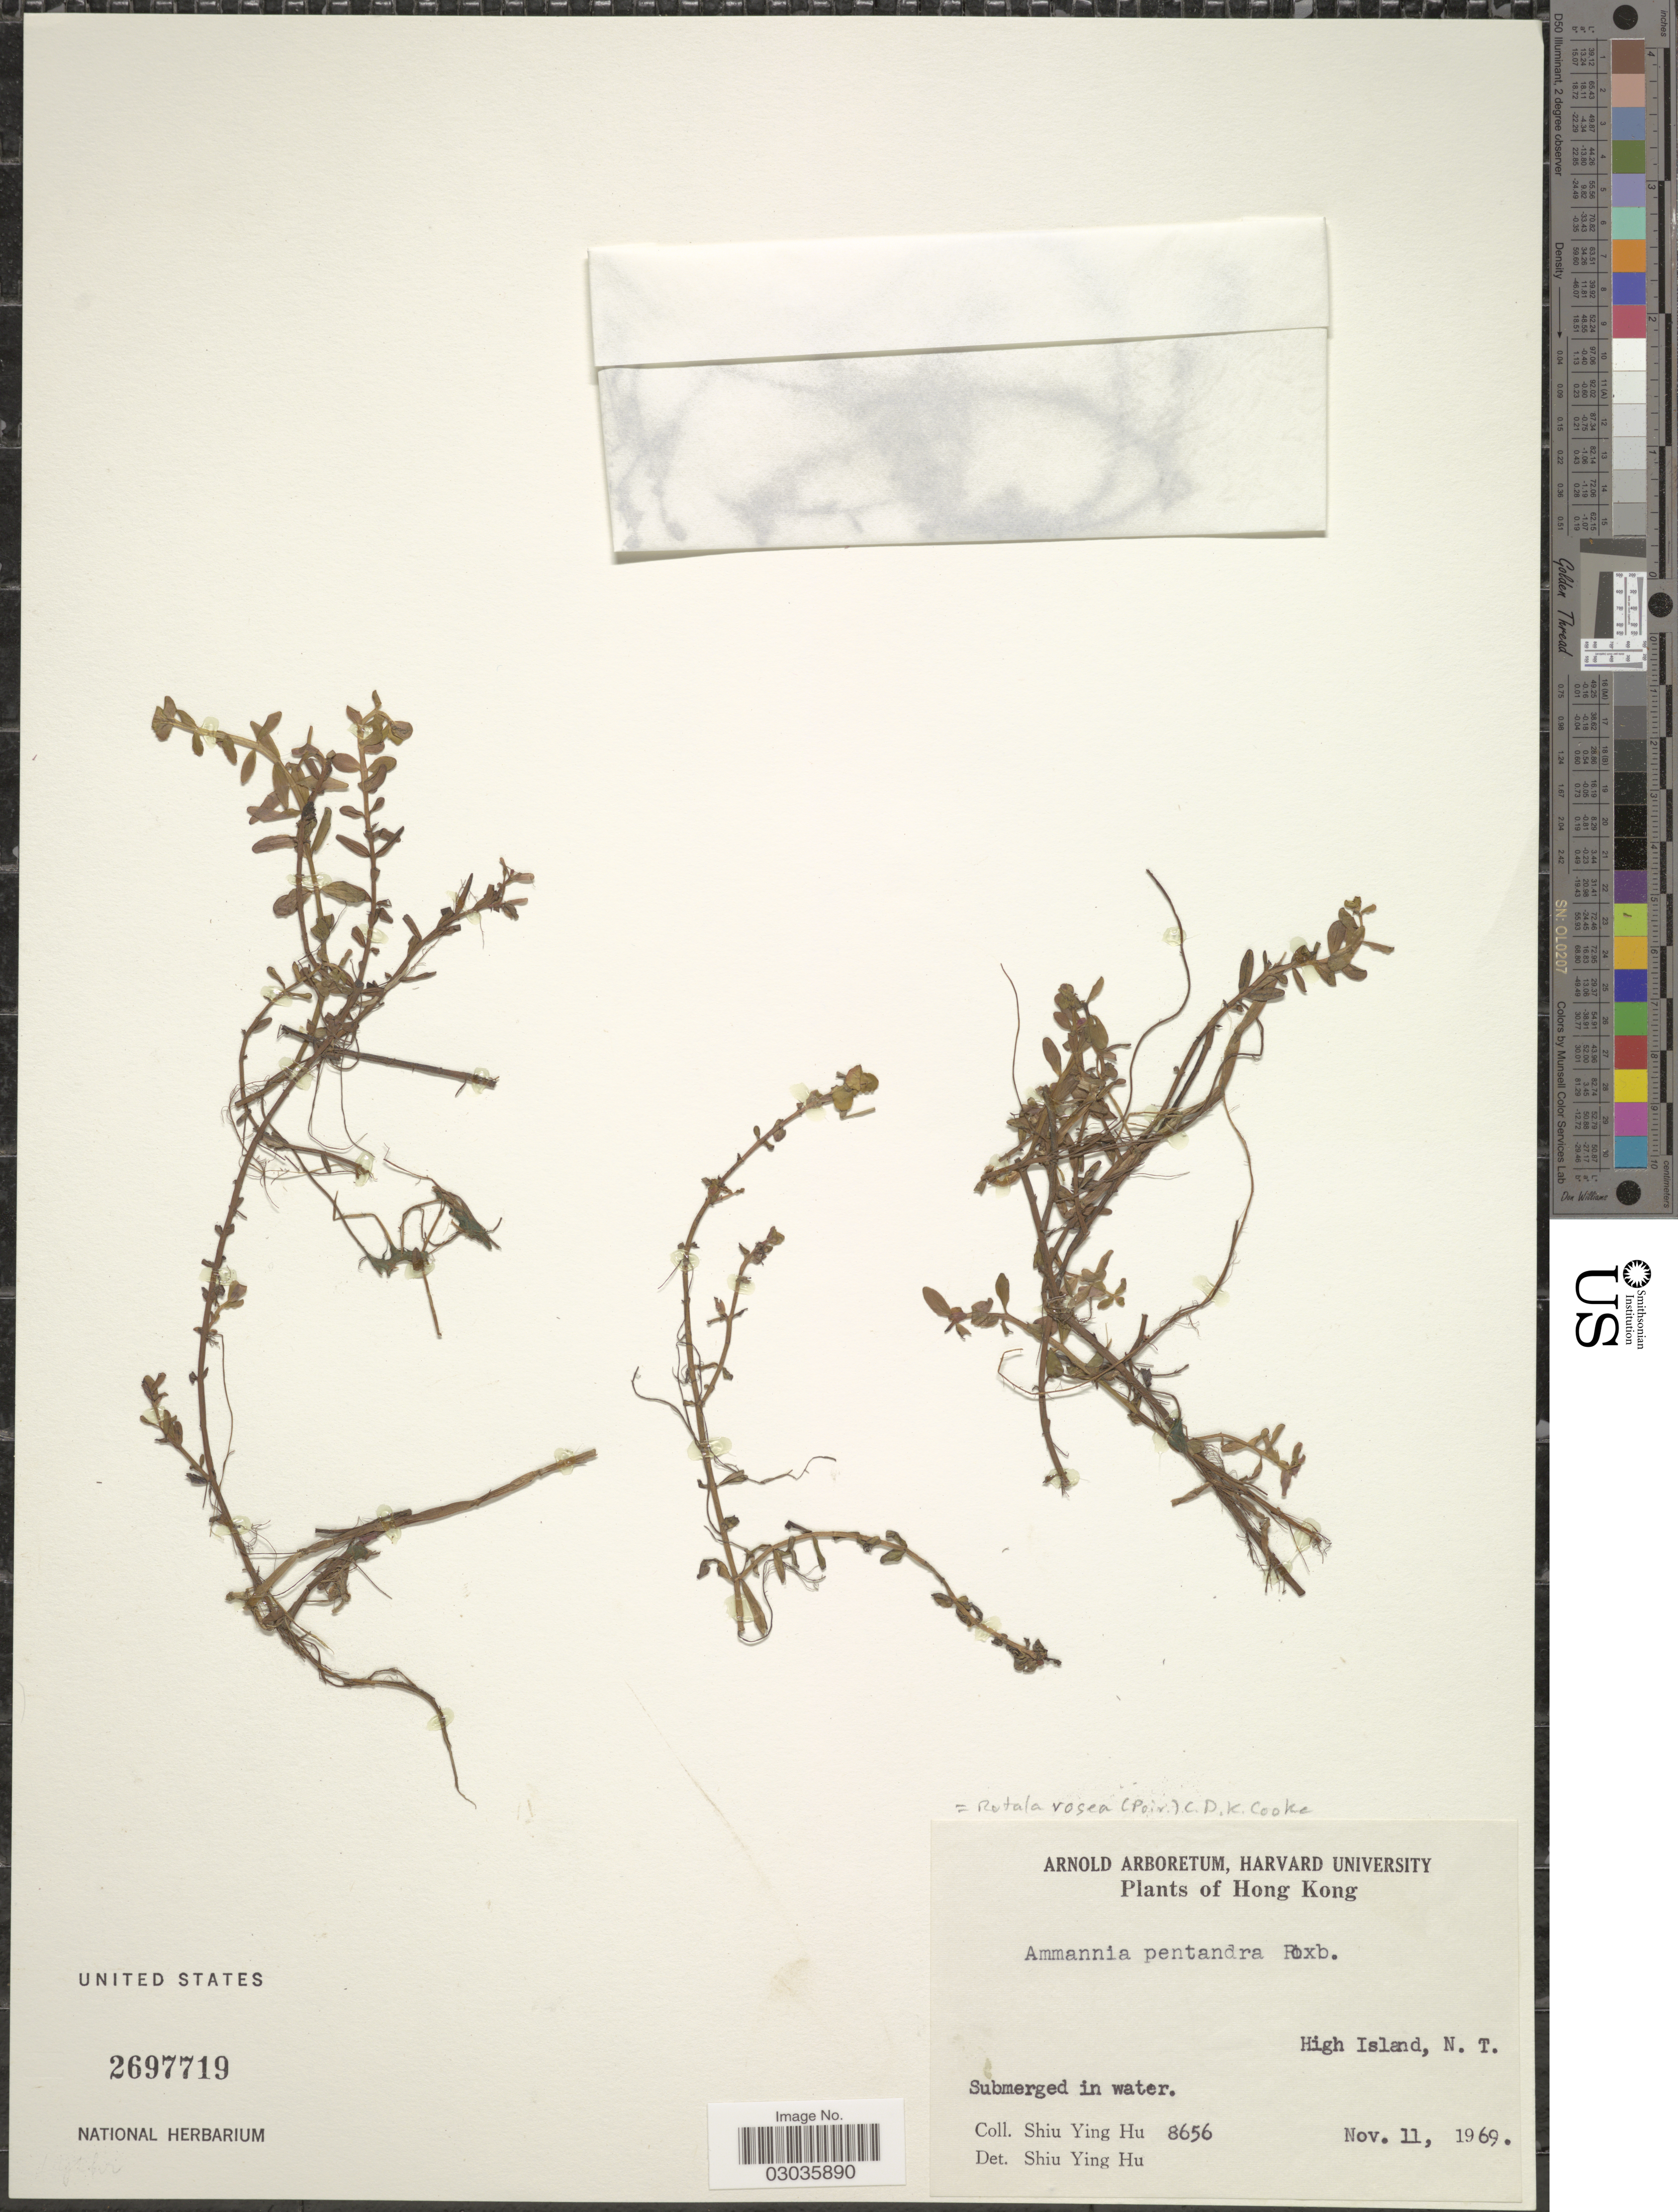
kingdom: Plantae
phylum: Tracheophyta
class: Magnoliopsida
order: Myrtales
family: Lythraceae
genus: Rotala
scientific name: Rotala rosea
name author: (Poir.) C.D.K. Cook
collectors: S. Y. Hu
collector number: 8656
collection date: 1969-11-11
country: China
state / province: Hong Kong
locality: High Island, N. T.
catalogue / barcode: US 2697719